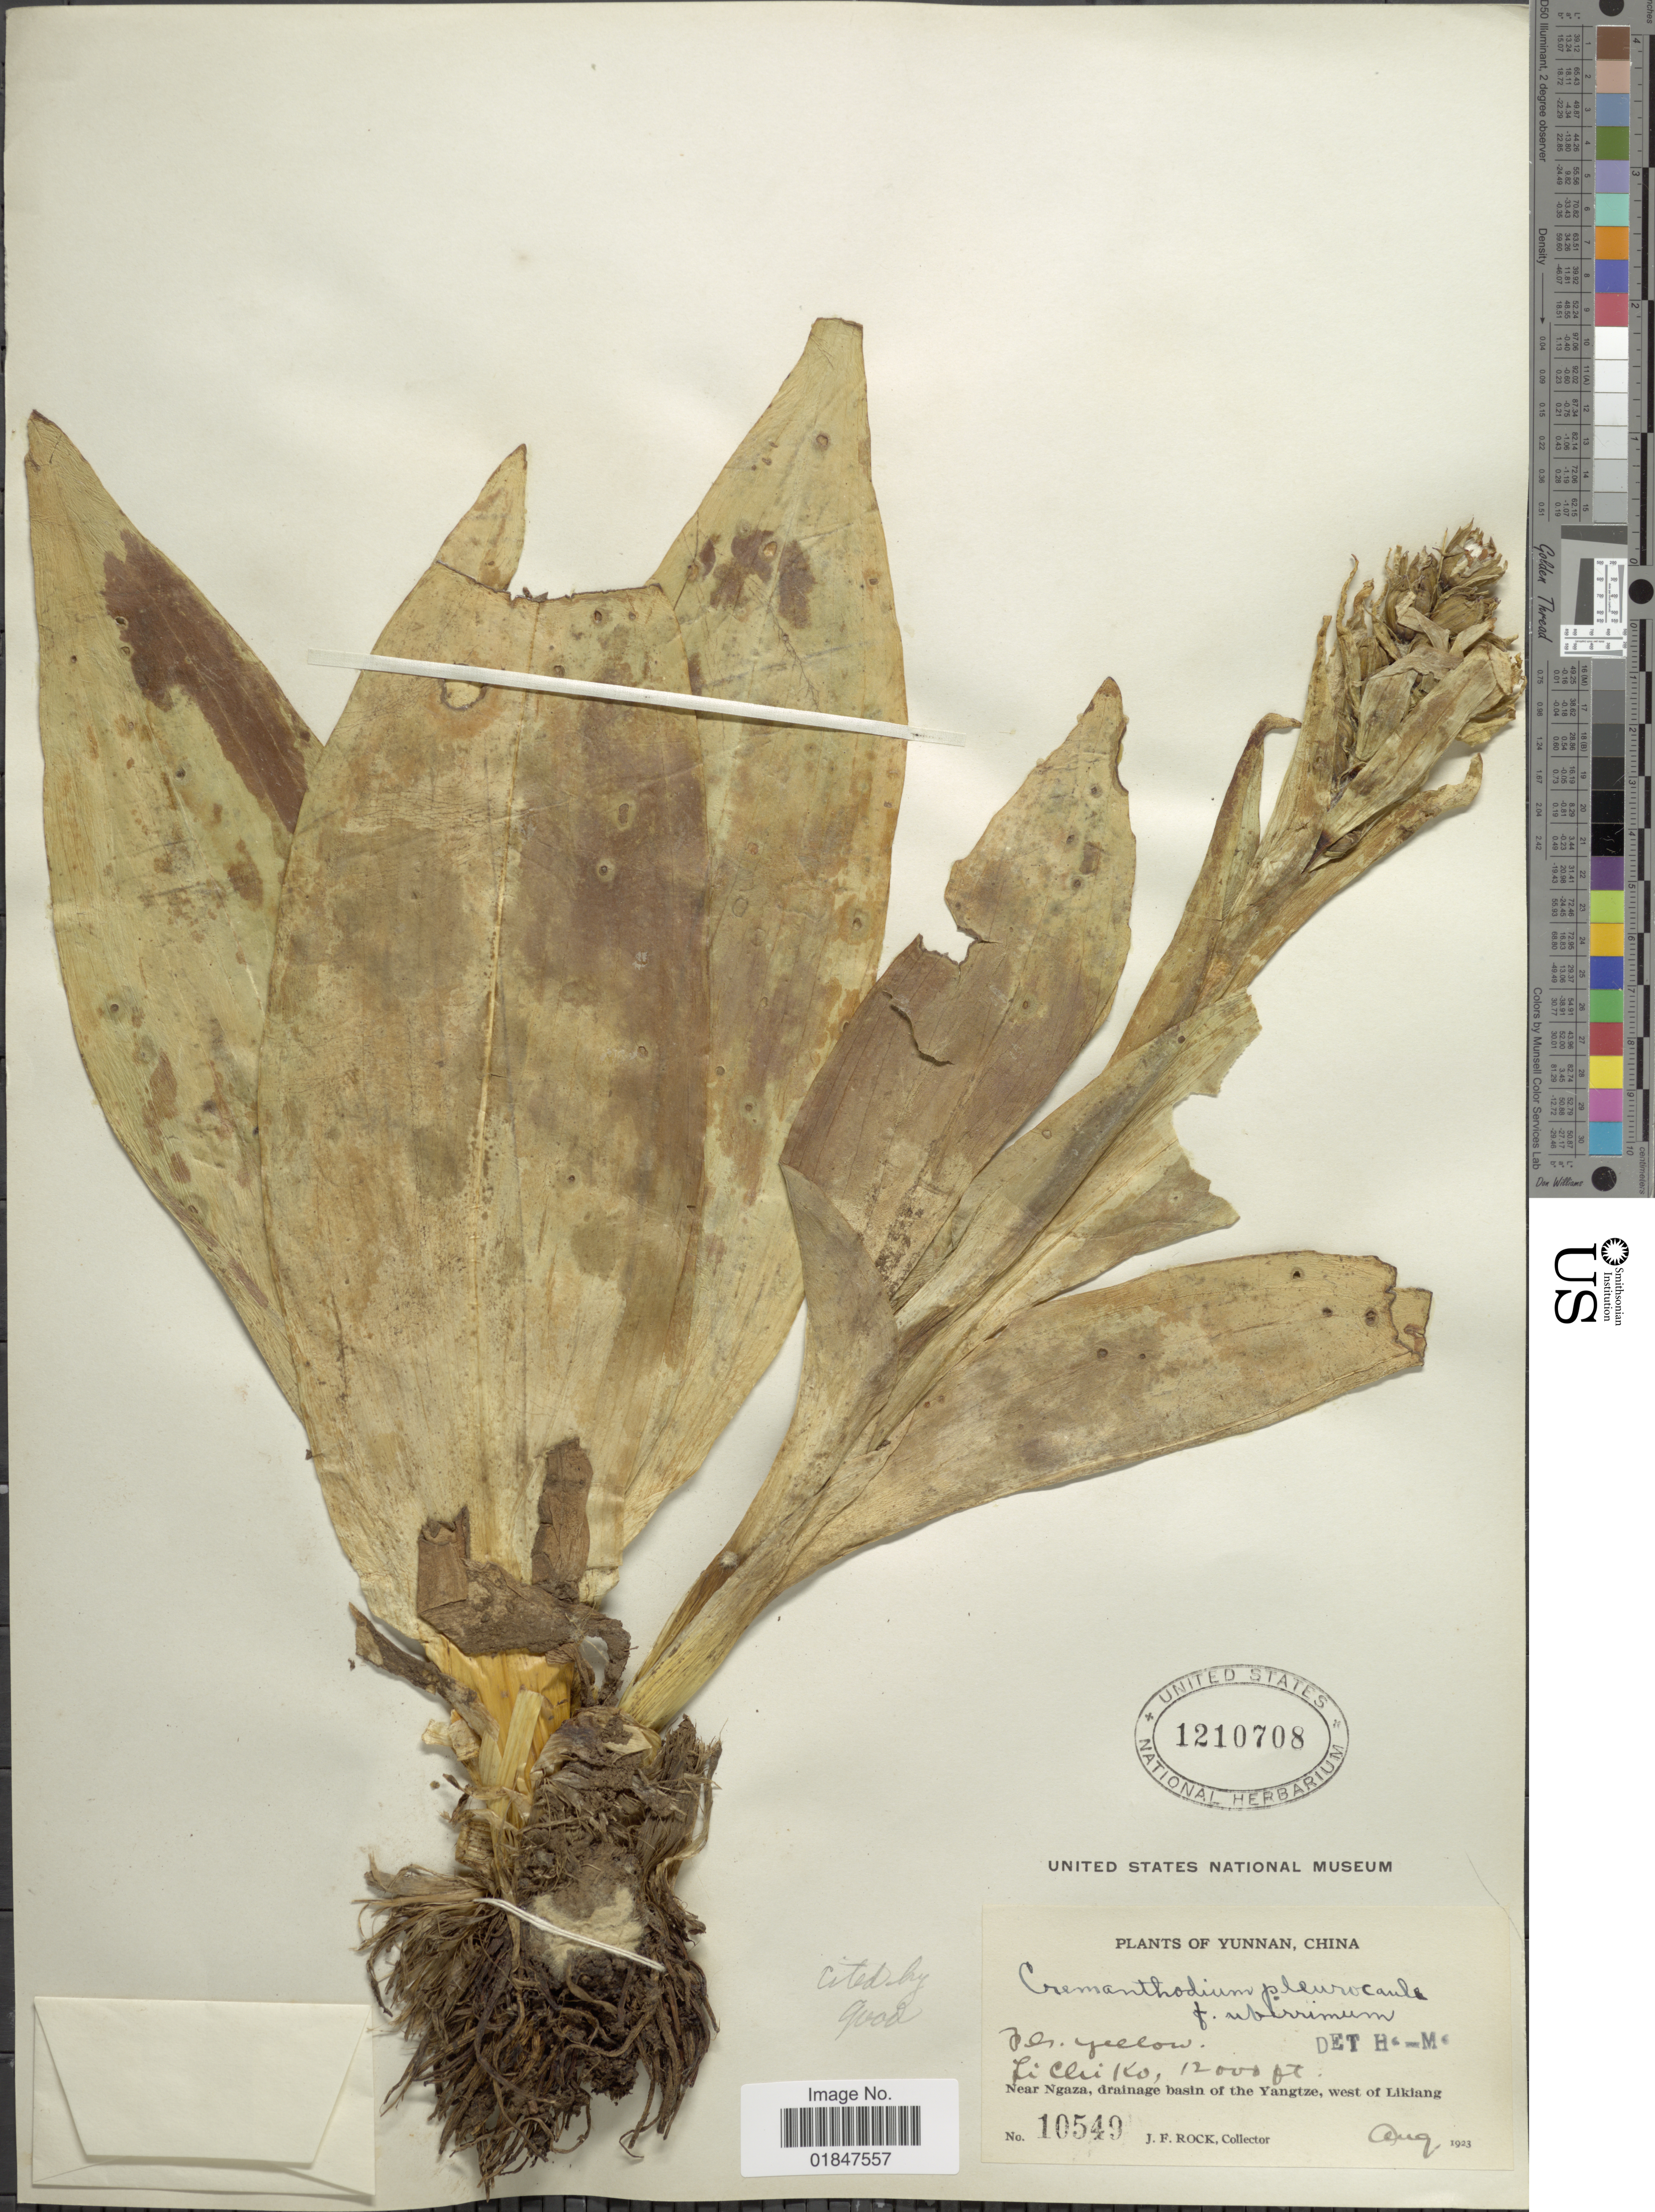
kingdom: Plantae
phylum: Tracheophyta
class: Magnoliopsida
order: Asterales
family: Asteraceae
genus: Ligularia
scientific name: Ligularia pleurocaulis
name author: (Franch.) Hand.-Mazz.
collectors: J. Rock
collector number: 10549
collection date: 1923-08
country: China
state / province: Yunnan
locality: Li Chi Ko, near Ngaza, drainage basin of the Yangtze, west of Likiang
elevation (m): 3658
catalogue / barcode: US 1210708